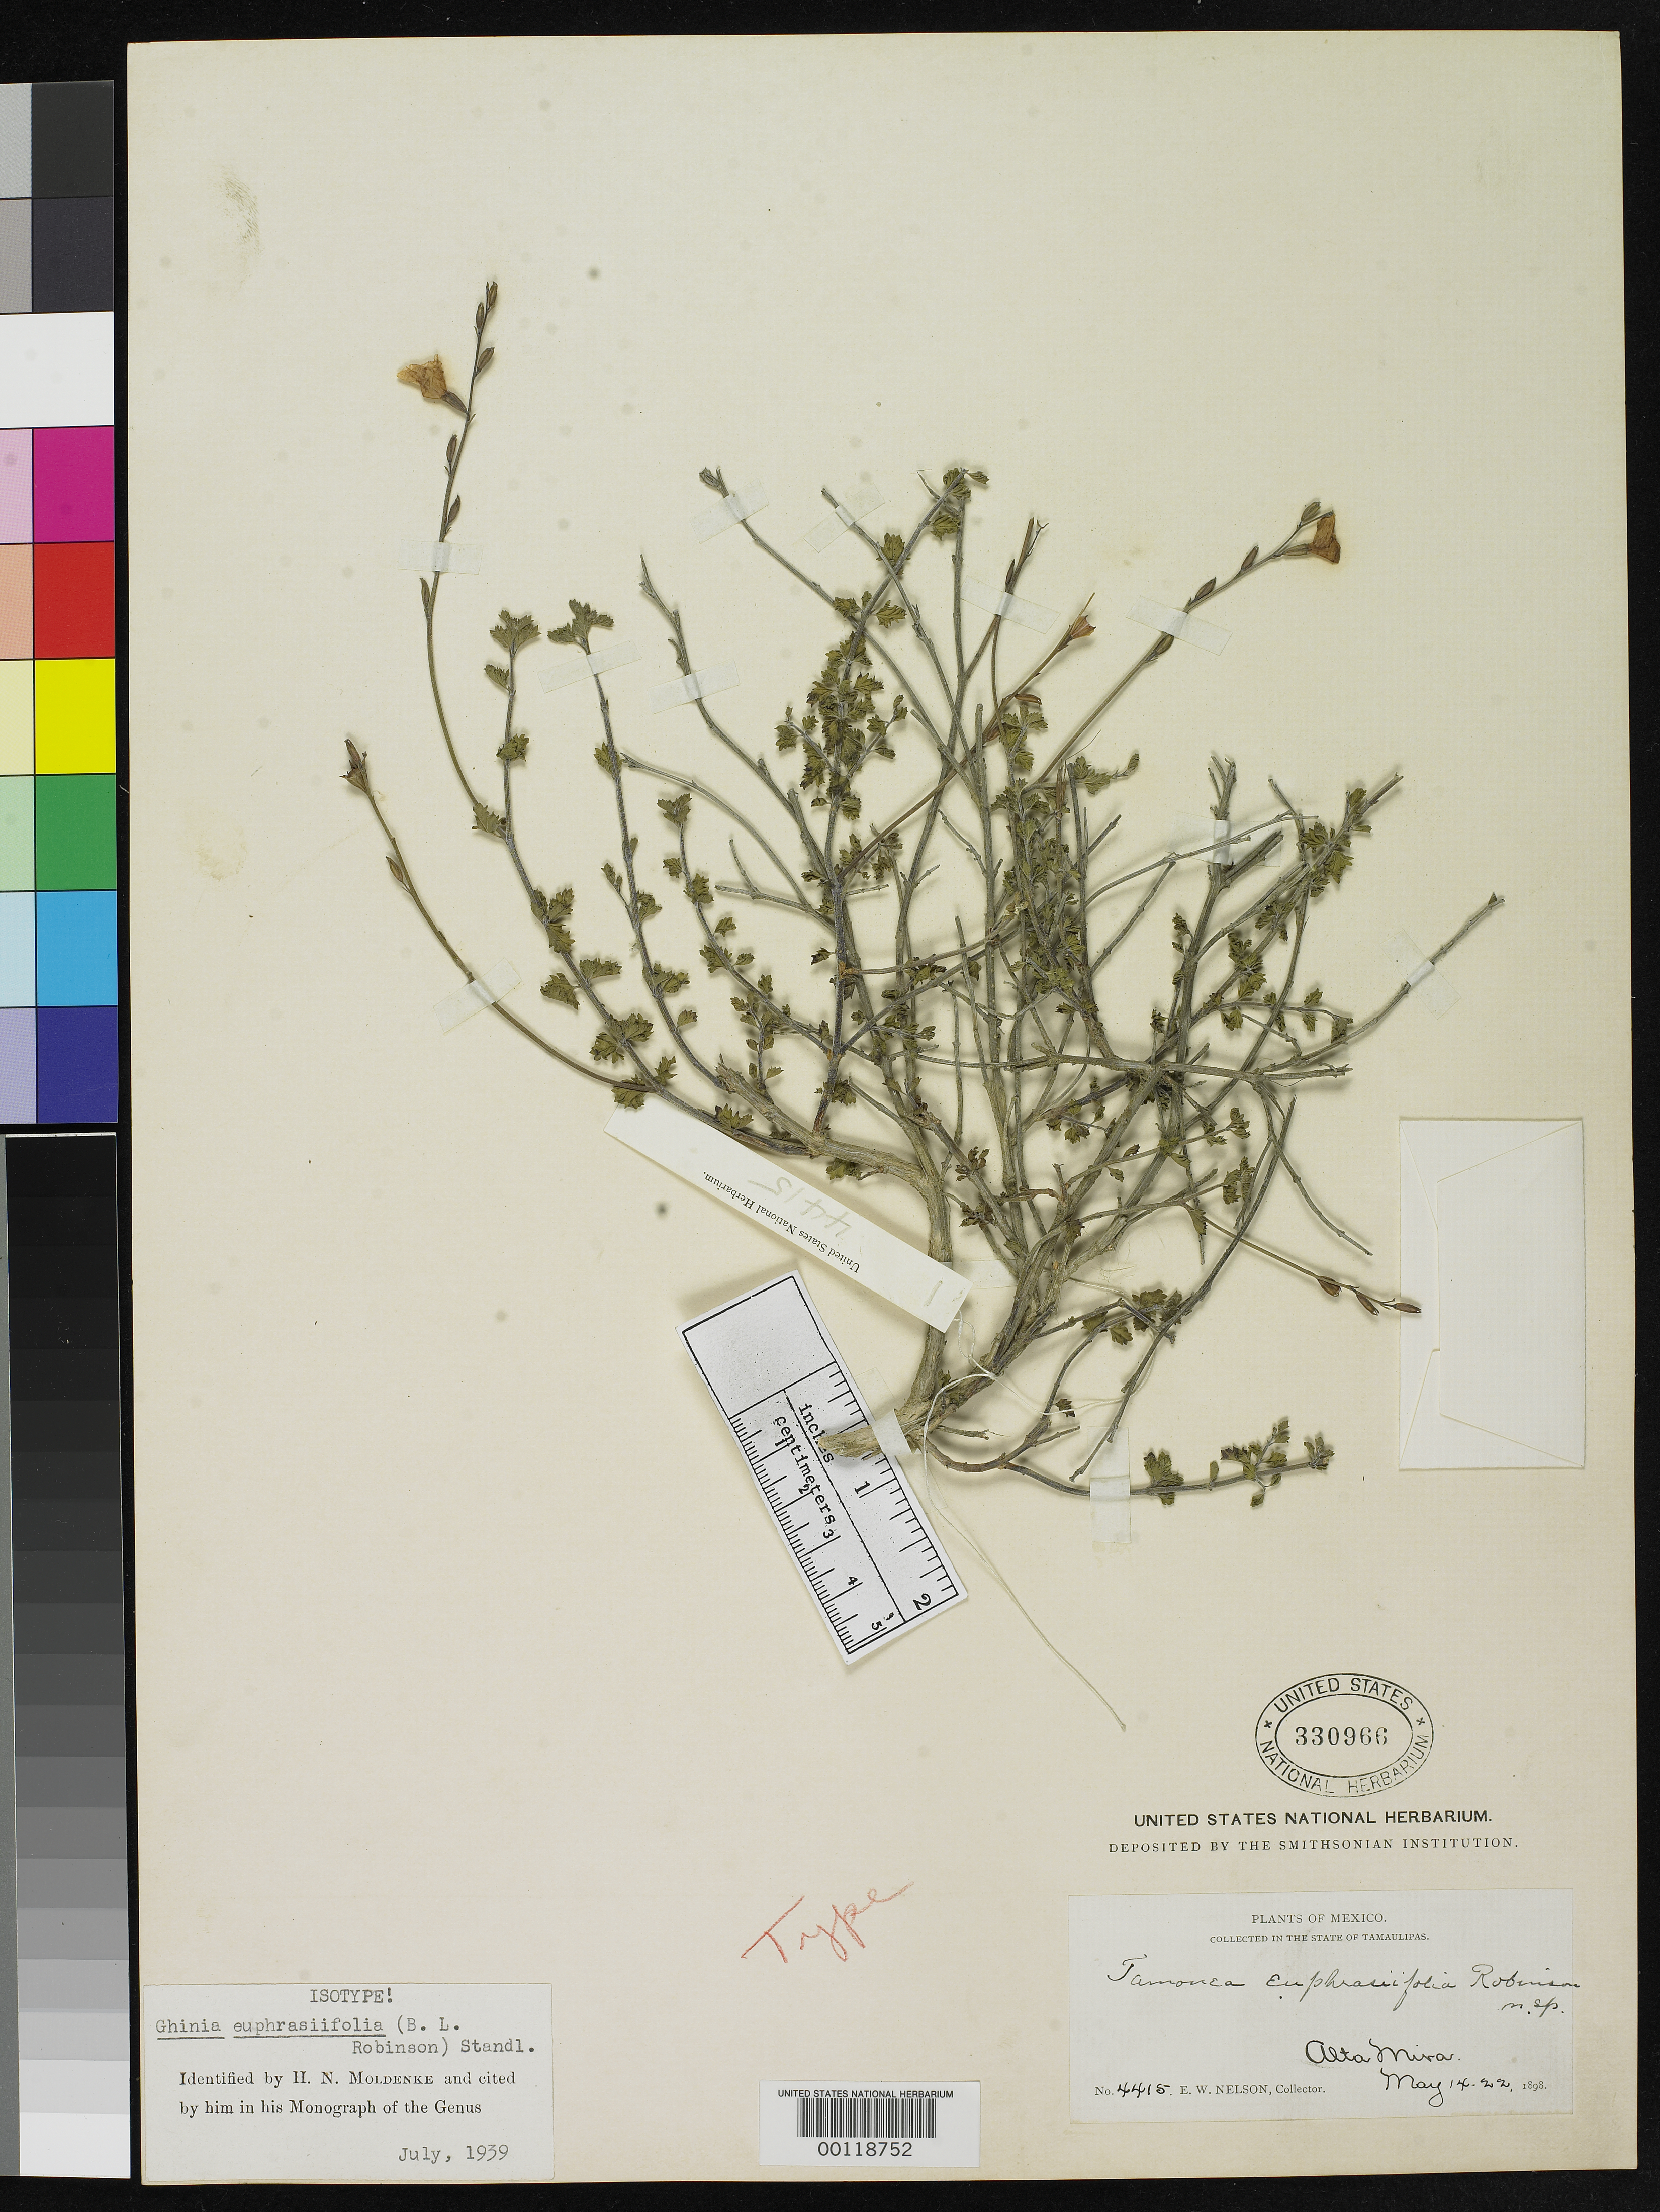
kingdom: Plantae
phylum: Tracheophyta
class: Magnoliopsida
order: Lamiales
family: Verbenaceae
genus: Tamonea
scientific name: Tamonea euphrasiifolia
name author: B.L. Rob.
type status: Type Collection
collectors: E. W. Nelson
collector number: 4415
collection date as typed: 14 May 1898 to 22 May 1898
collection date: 1898-05-14/1898-05-22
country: Mexico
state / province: Tamaulipas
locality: Altamira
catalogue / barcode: US 330966